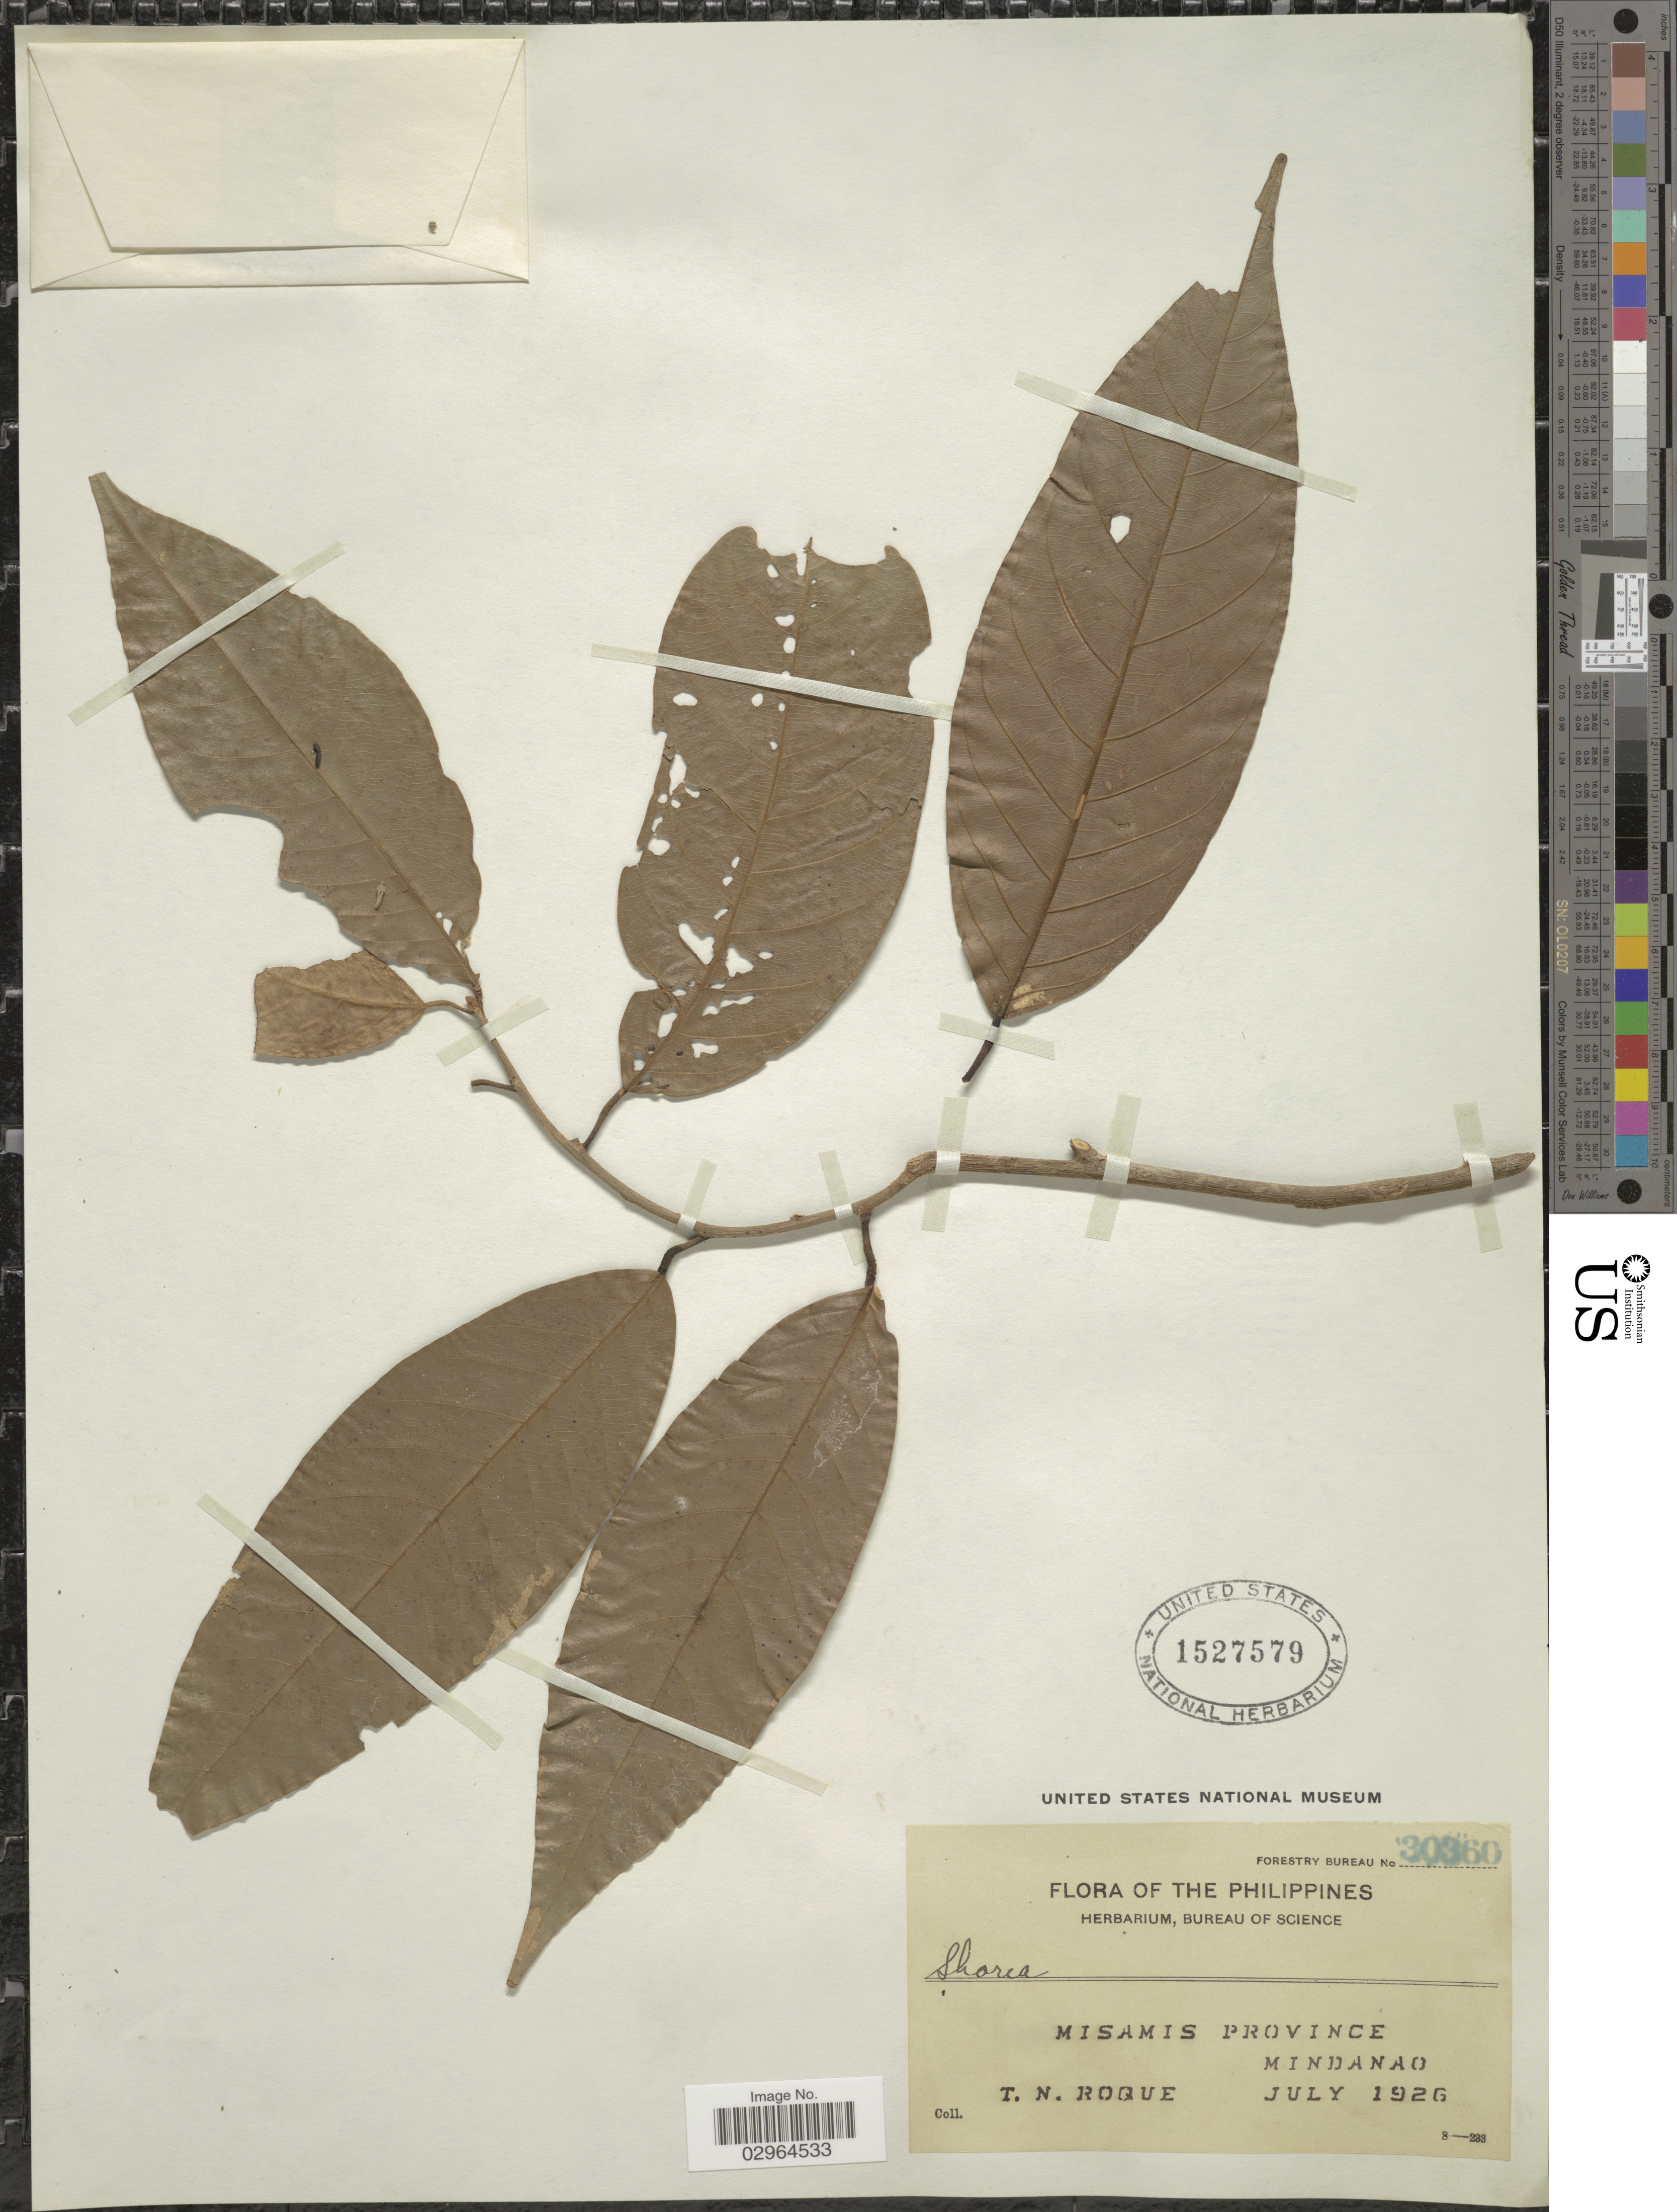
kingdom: Plantae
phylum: Tracheophyta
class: Magnoliopsida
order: Malvales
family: Dipterocarpaceae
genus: Shorea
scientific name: Shorea sp.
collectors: T. Roque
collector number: Forestry Bureau 30360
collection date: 1926-07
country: Philippines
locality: Misamis Province, Mindanao.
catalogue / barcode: US 1527579